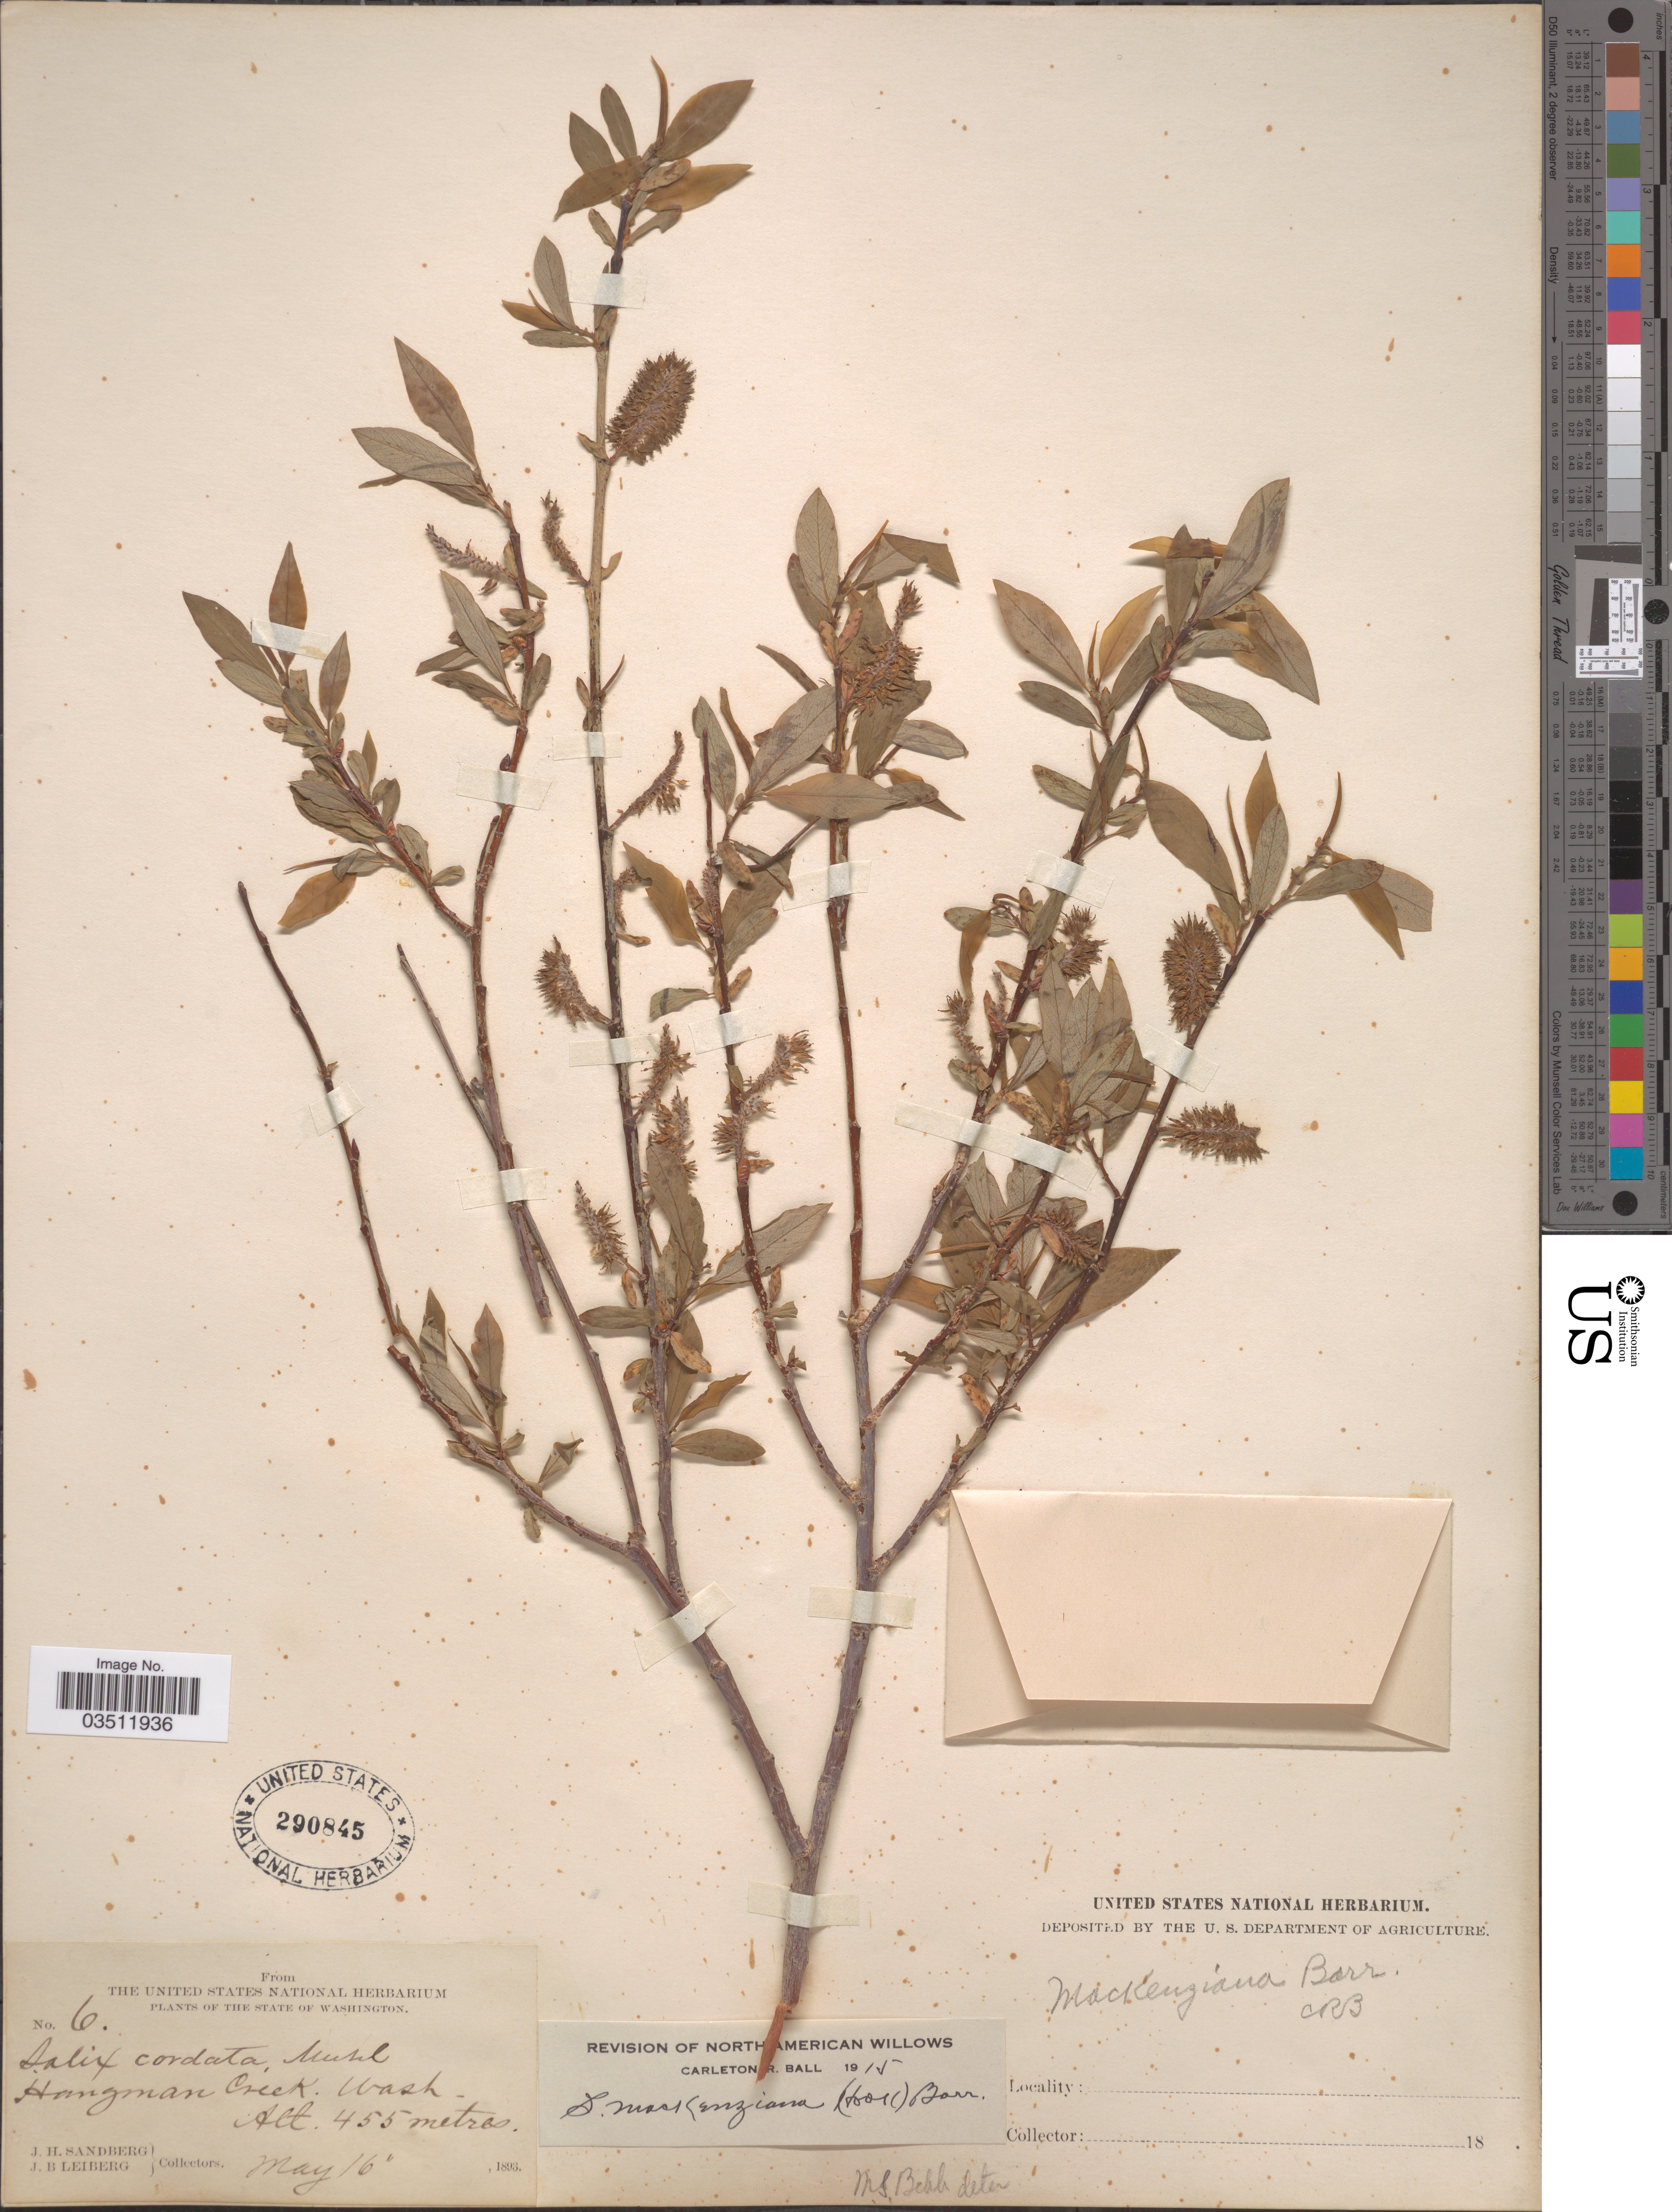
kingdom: Plantae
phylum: Tracheophyta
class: Magnoliopsida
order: Malpighiales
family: Salicaceae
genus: Salix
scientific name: Salix mackenziana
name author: (Hook.) Barratt ex Hook.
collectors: J. H. Sandberg & J. B. Leiberg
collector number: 6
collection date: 1893-05-16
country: United States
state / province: Washington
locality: Hangman Creek.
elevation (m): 455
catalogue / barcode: US 290845